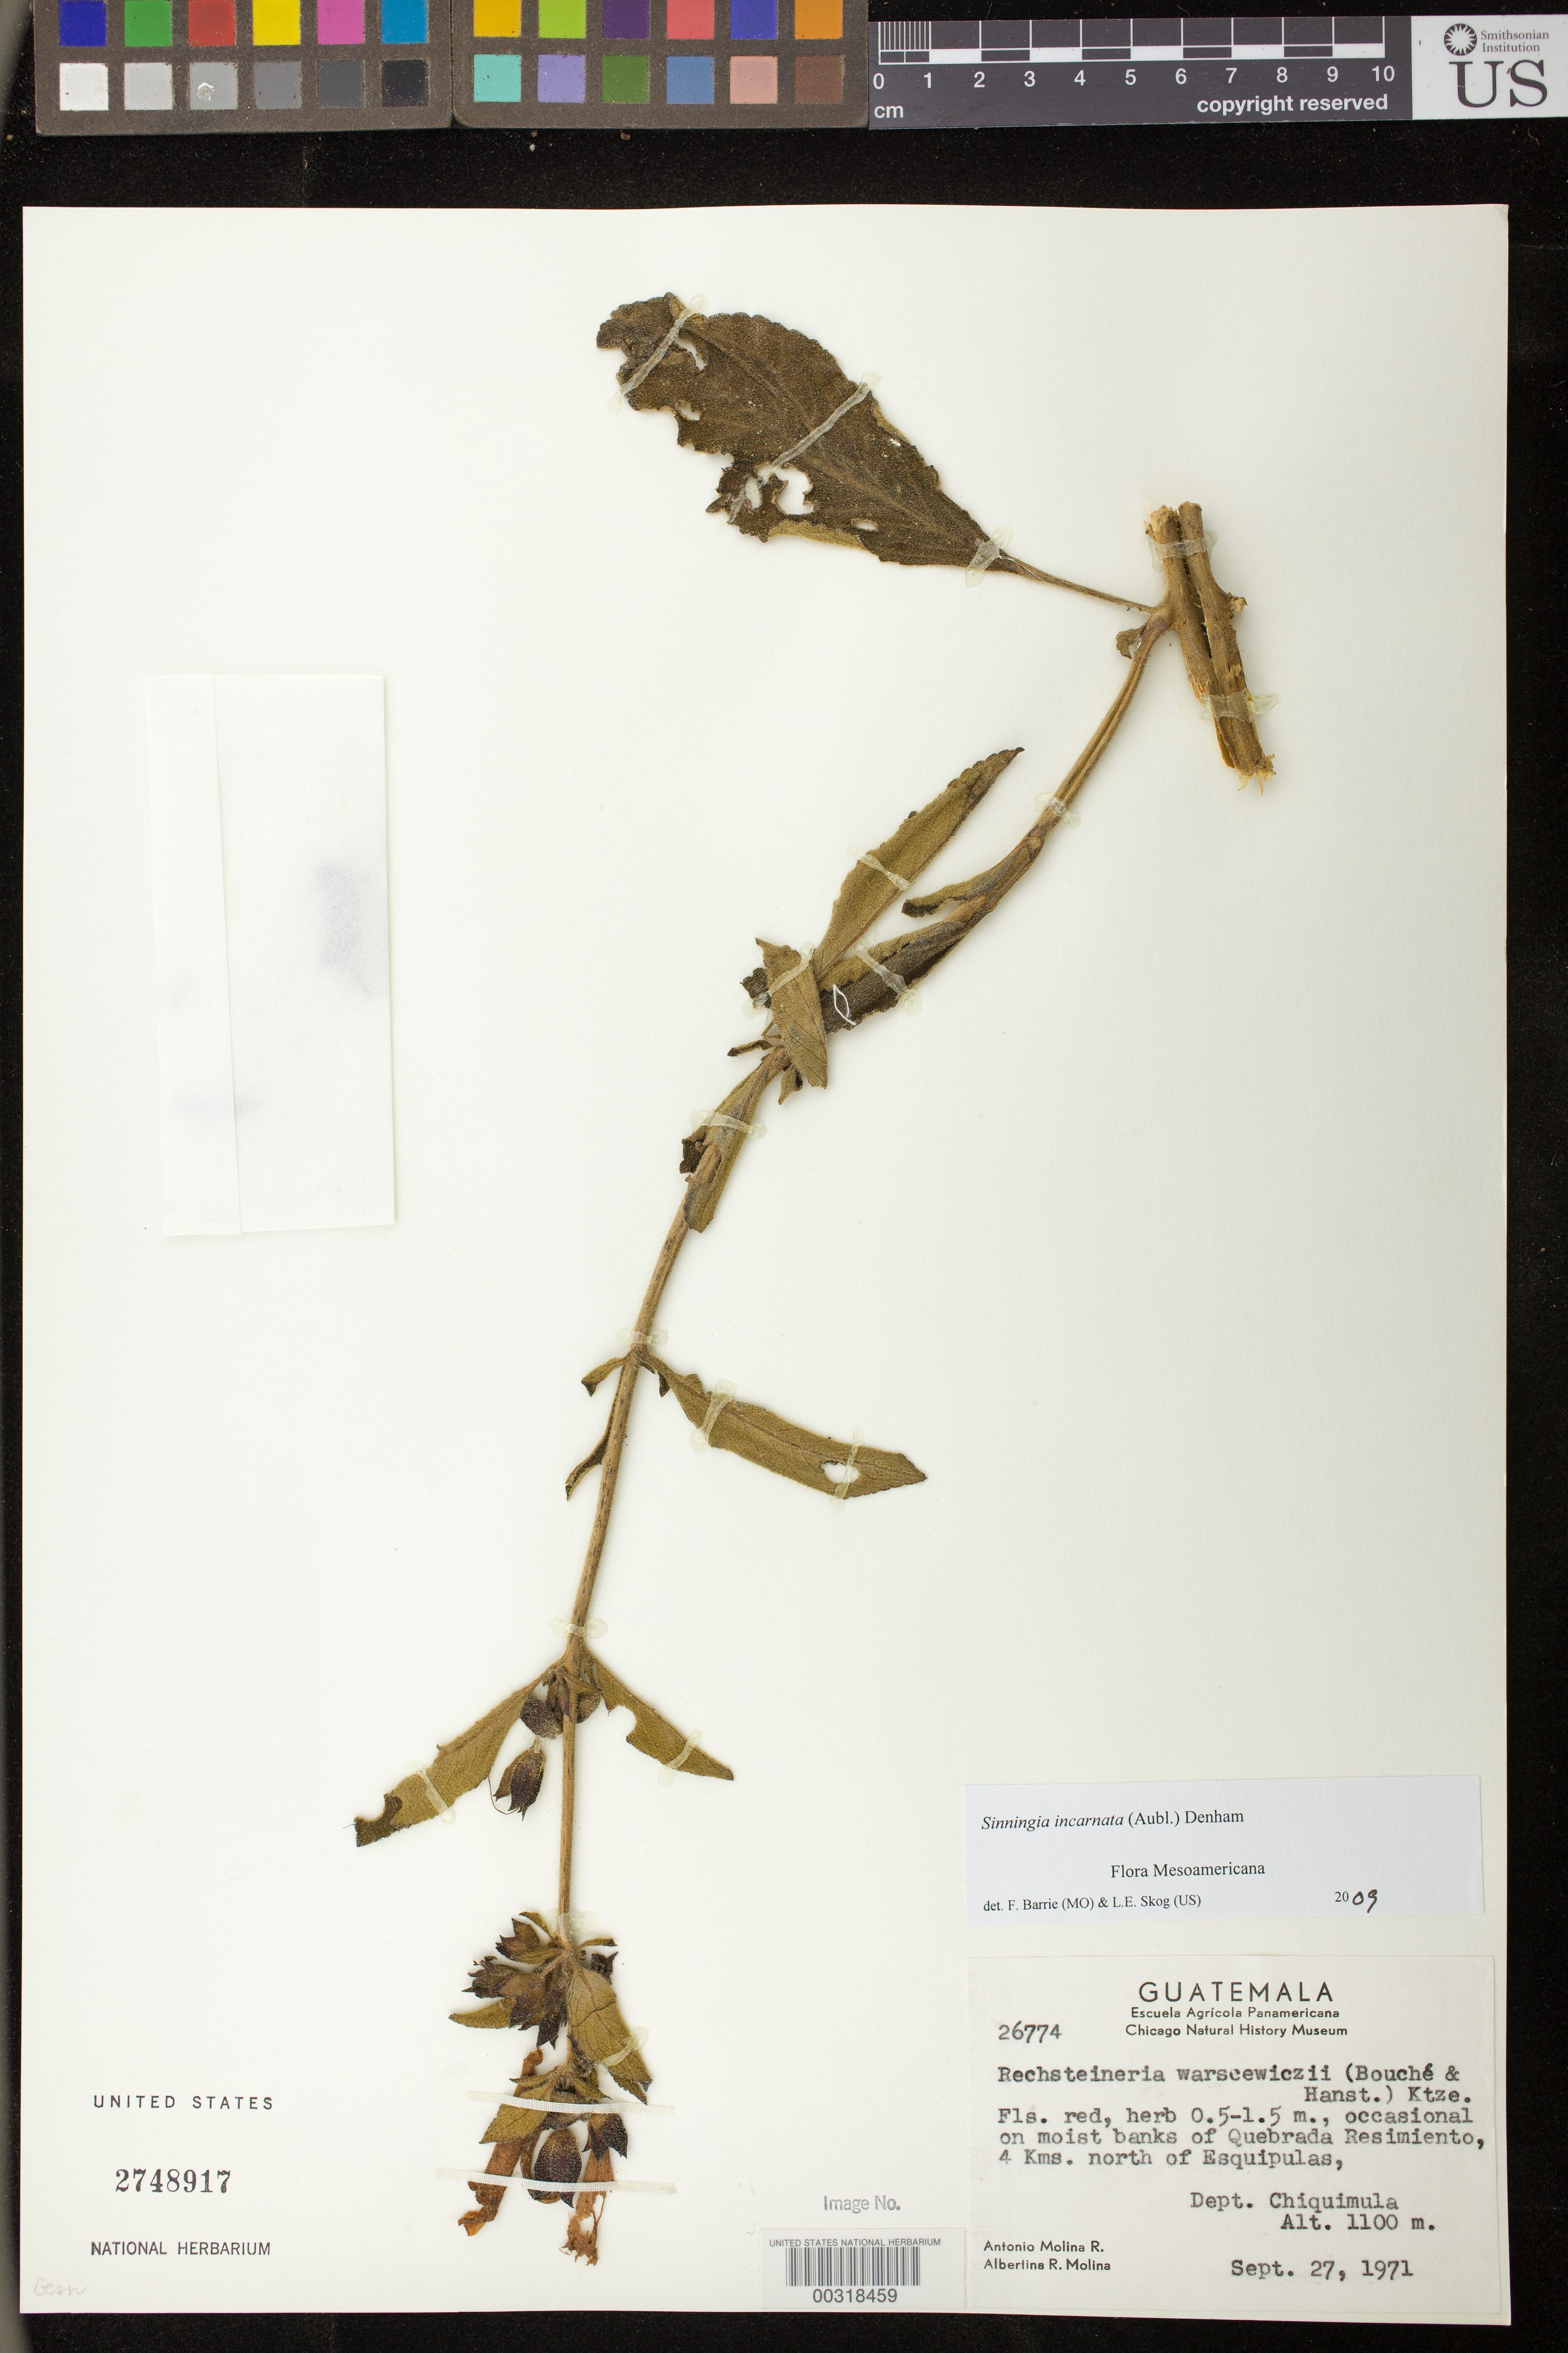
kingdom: Plantae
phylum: Tracheophyta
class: Magnoliopsida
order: Lamiales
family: Gesneriaceae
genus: Sinningia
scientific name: Sinningia incarnata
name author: (Aubl.) D.L. Denham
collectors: A. Molina R. & A. R. Molina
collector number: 26774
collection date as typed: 27 Sep 1971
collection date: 1971-09-27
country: Guatemala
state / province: Chiquimula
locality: Quebrada Resimiento, 4 km N of Esquipulas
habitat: On moist banks of quebrada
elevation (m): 1100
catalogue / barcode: US 2748917